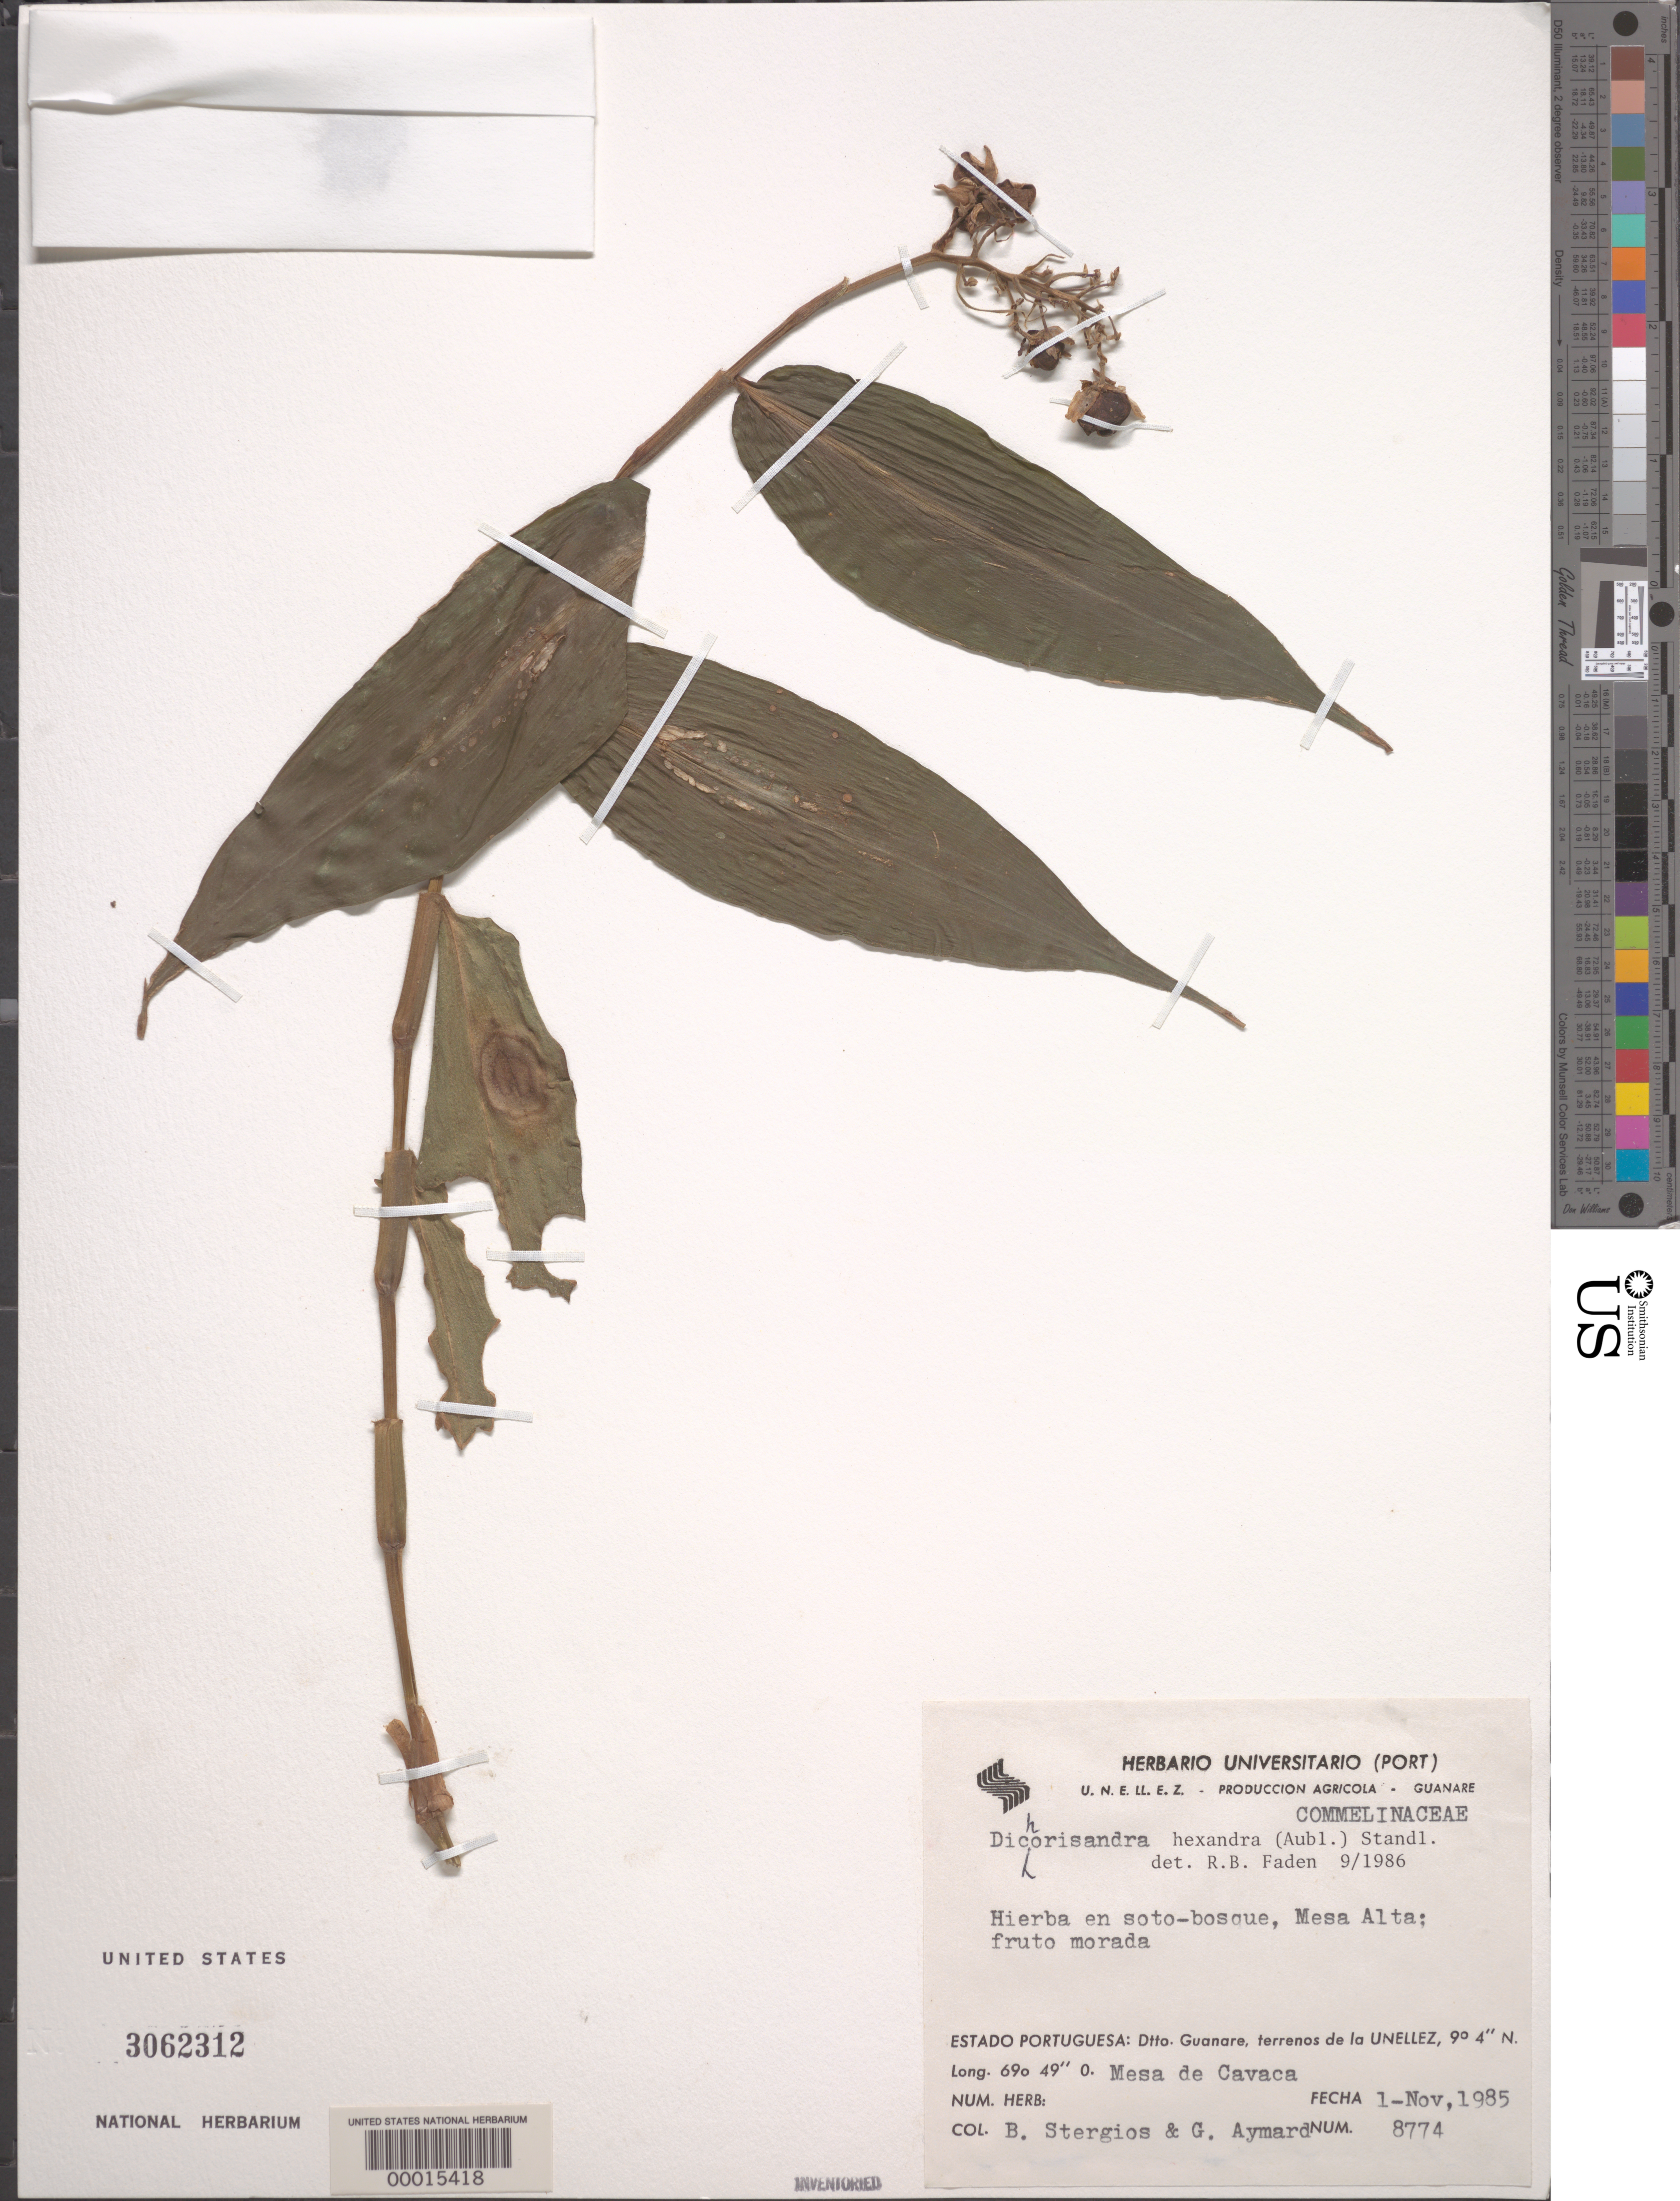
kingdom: Plantae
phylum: Tracheophyta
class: Liliopsida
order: Commelinales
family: Commelinaceae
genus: Dichorisandra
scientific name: Dichorisandra hexandra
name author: (Aubl.) Standl.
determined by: Faden, Robert B., (US), Smithsonian Institution - National Museum of Natural History (UNITED STATES)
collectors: B. G. Stergios & G. A. Aymard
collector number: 8774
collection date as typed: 01 Nov 1985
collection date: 1985-11-01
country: Venezuela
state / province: Portuguesa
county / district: Guanare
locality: Terrenos de la UNELLEZ. Mesa de Cavacas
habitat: Forest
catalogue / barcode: US 3062312